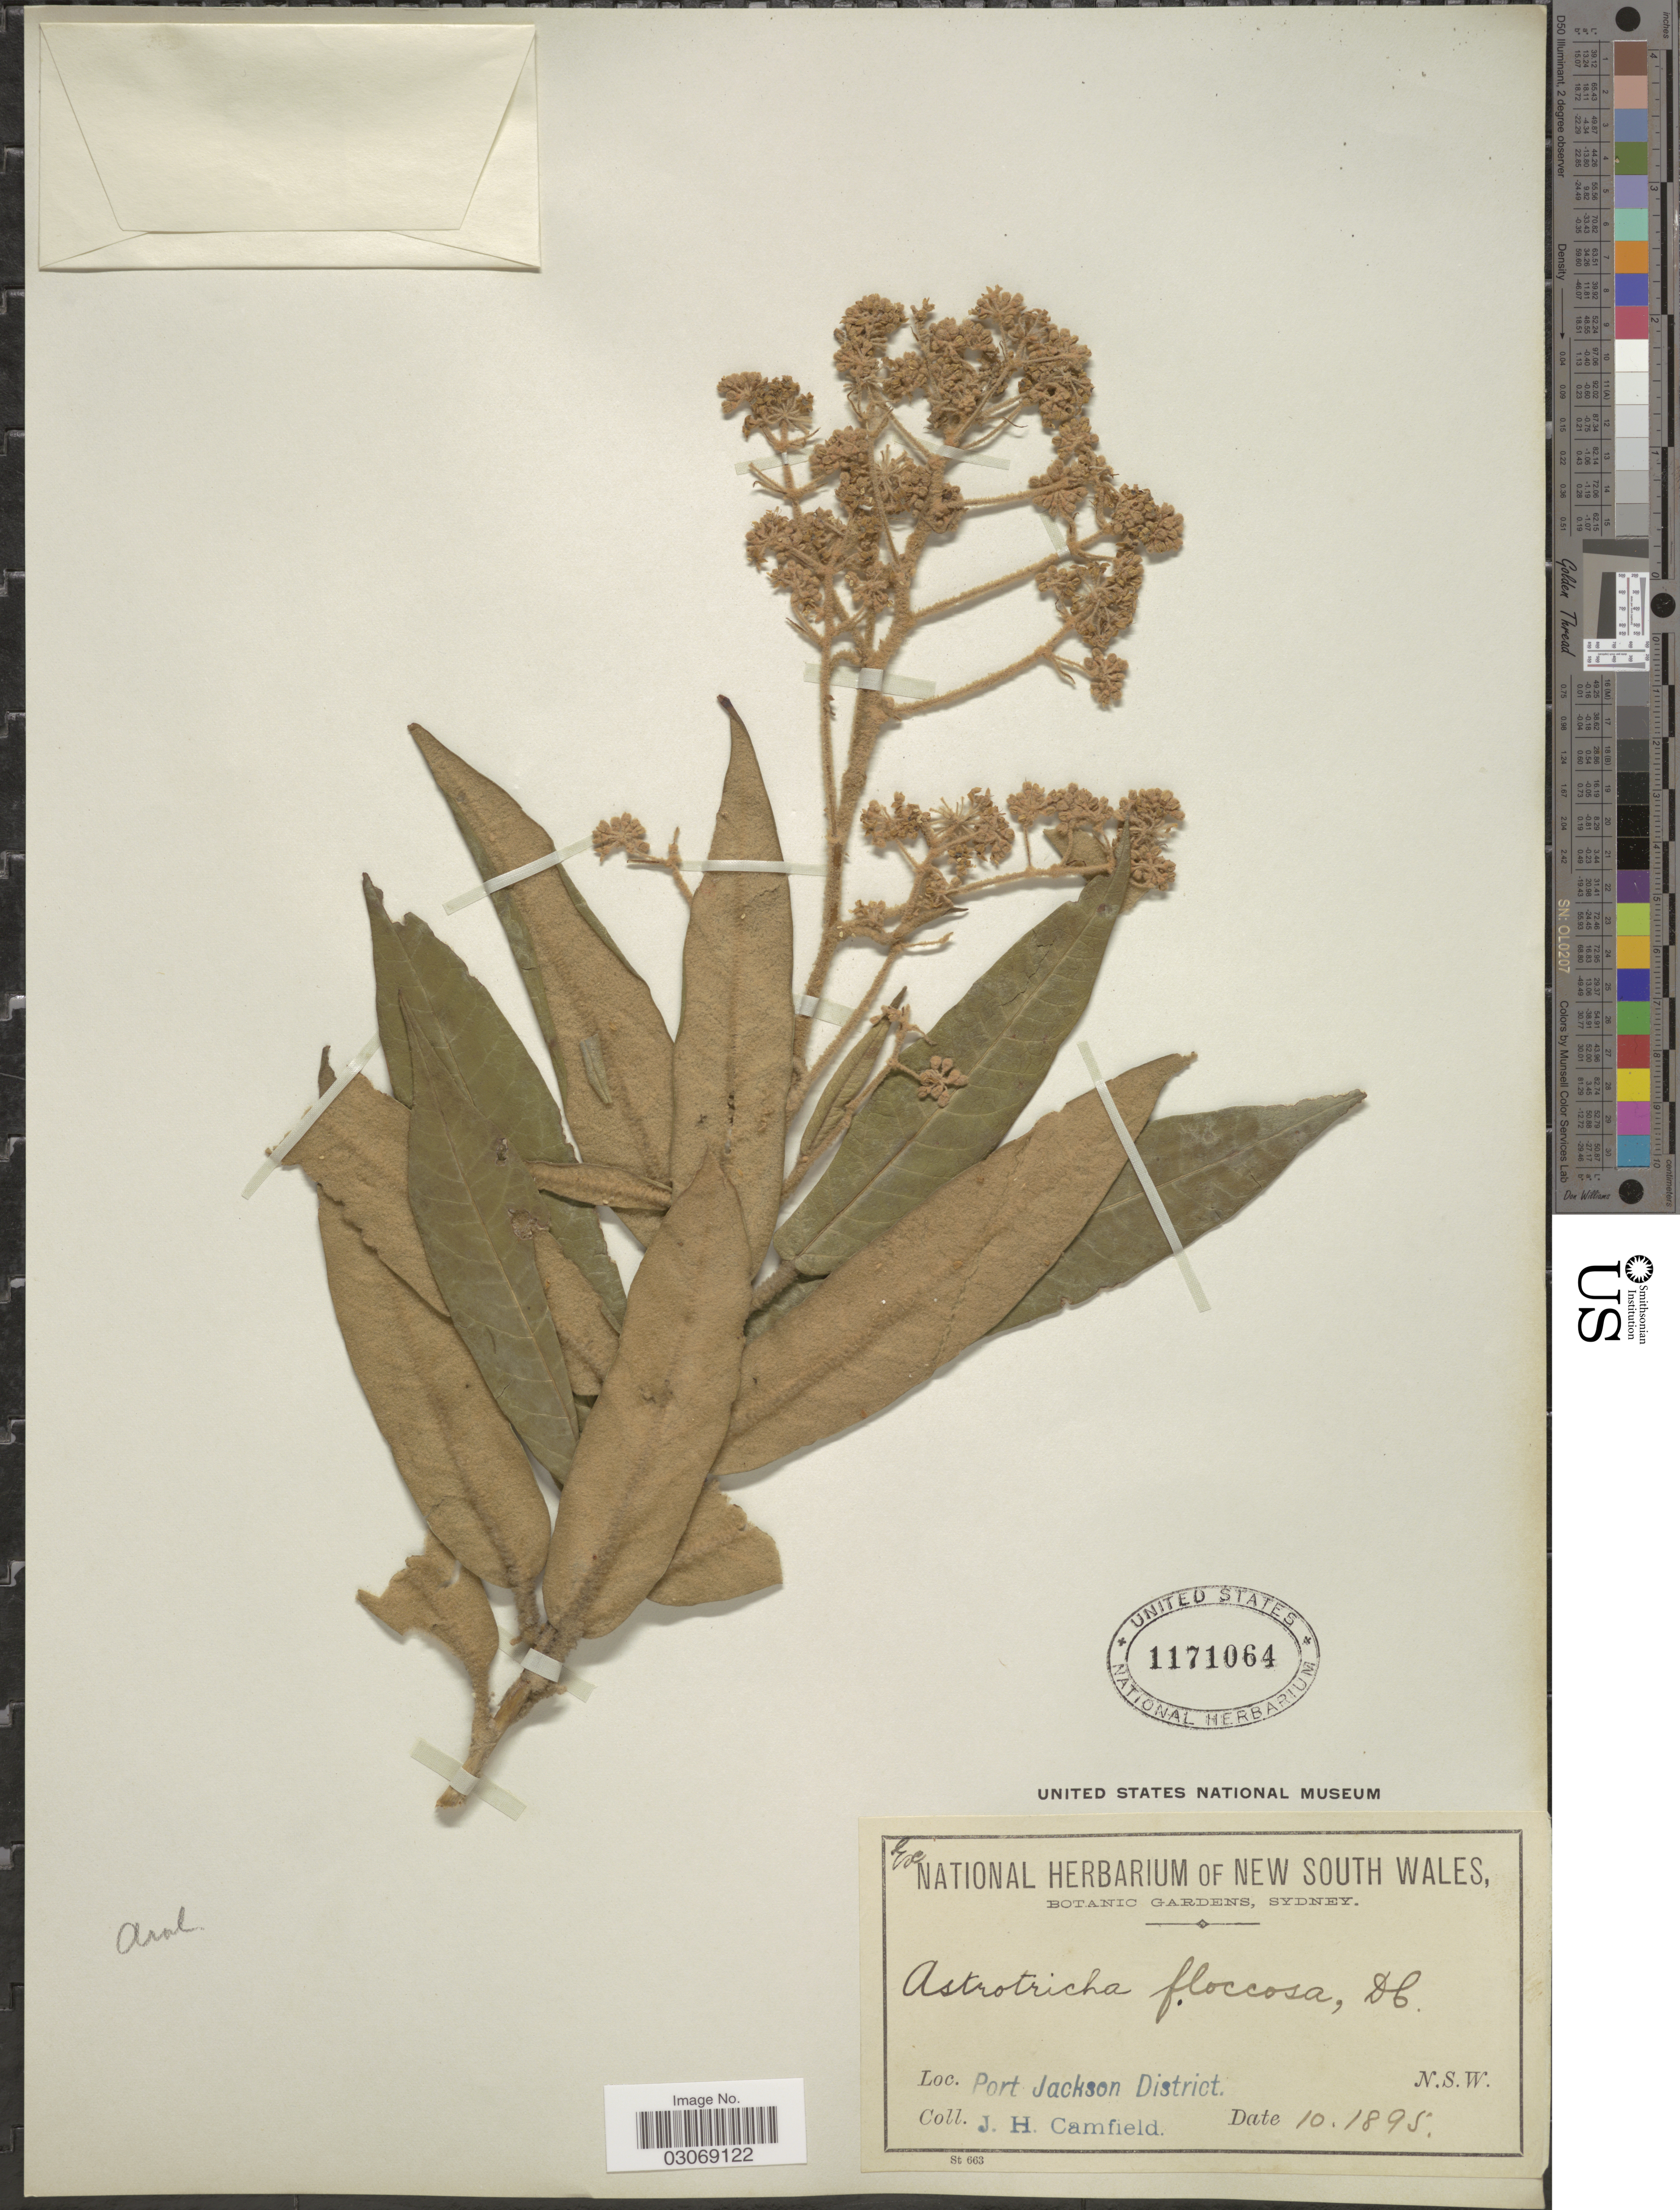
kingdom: Plantae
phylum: Tracheophyta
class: Magnoliopsida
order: Apiales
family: Araliaceae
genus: Astrotricha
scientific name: Astrotricha floccosa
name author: DC.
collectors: J. Camfield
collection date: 1895-10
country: Australia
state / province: New South Wales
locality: Port Jackson District.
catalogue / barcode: US 1171064